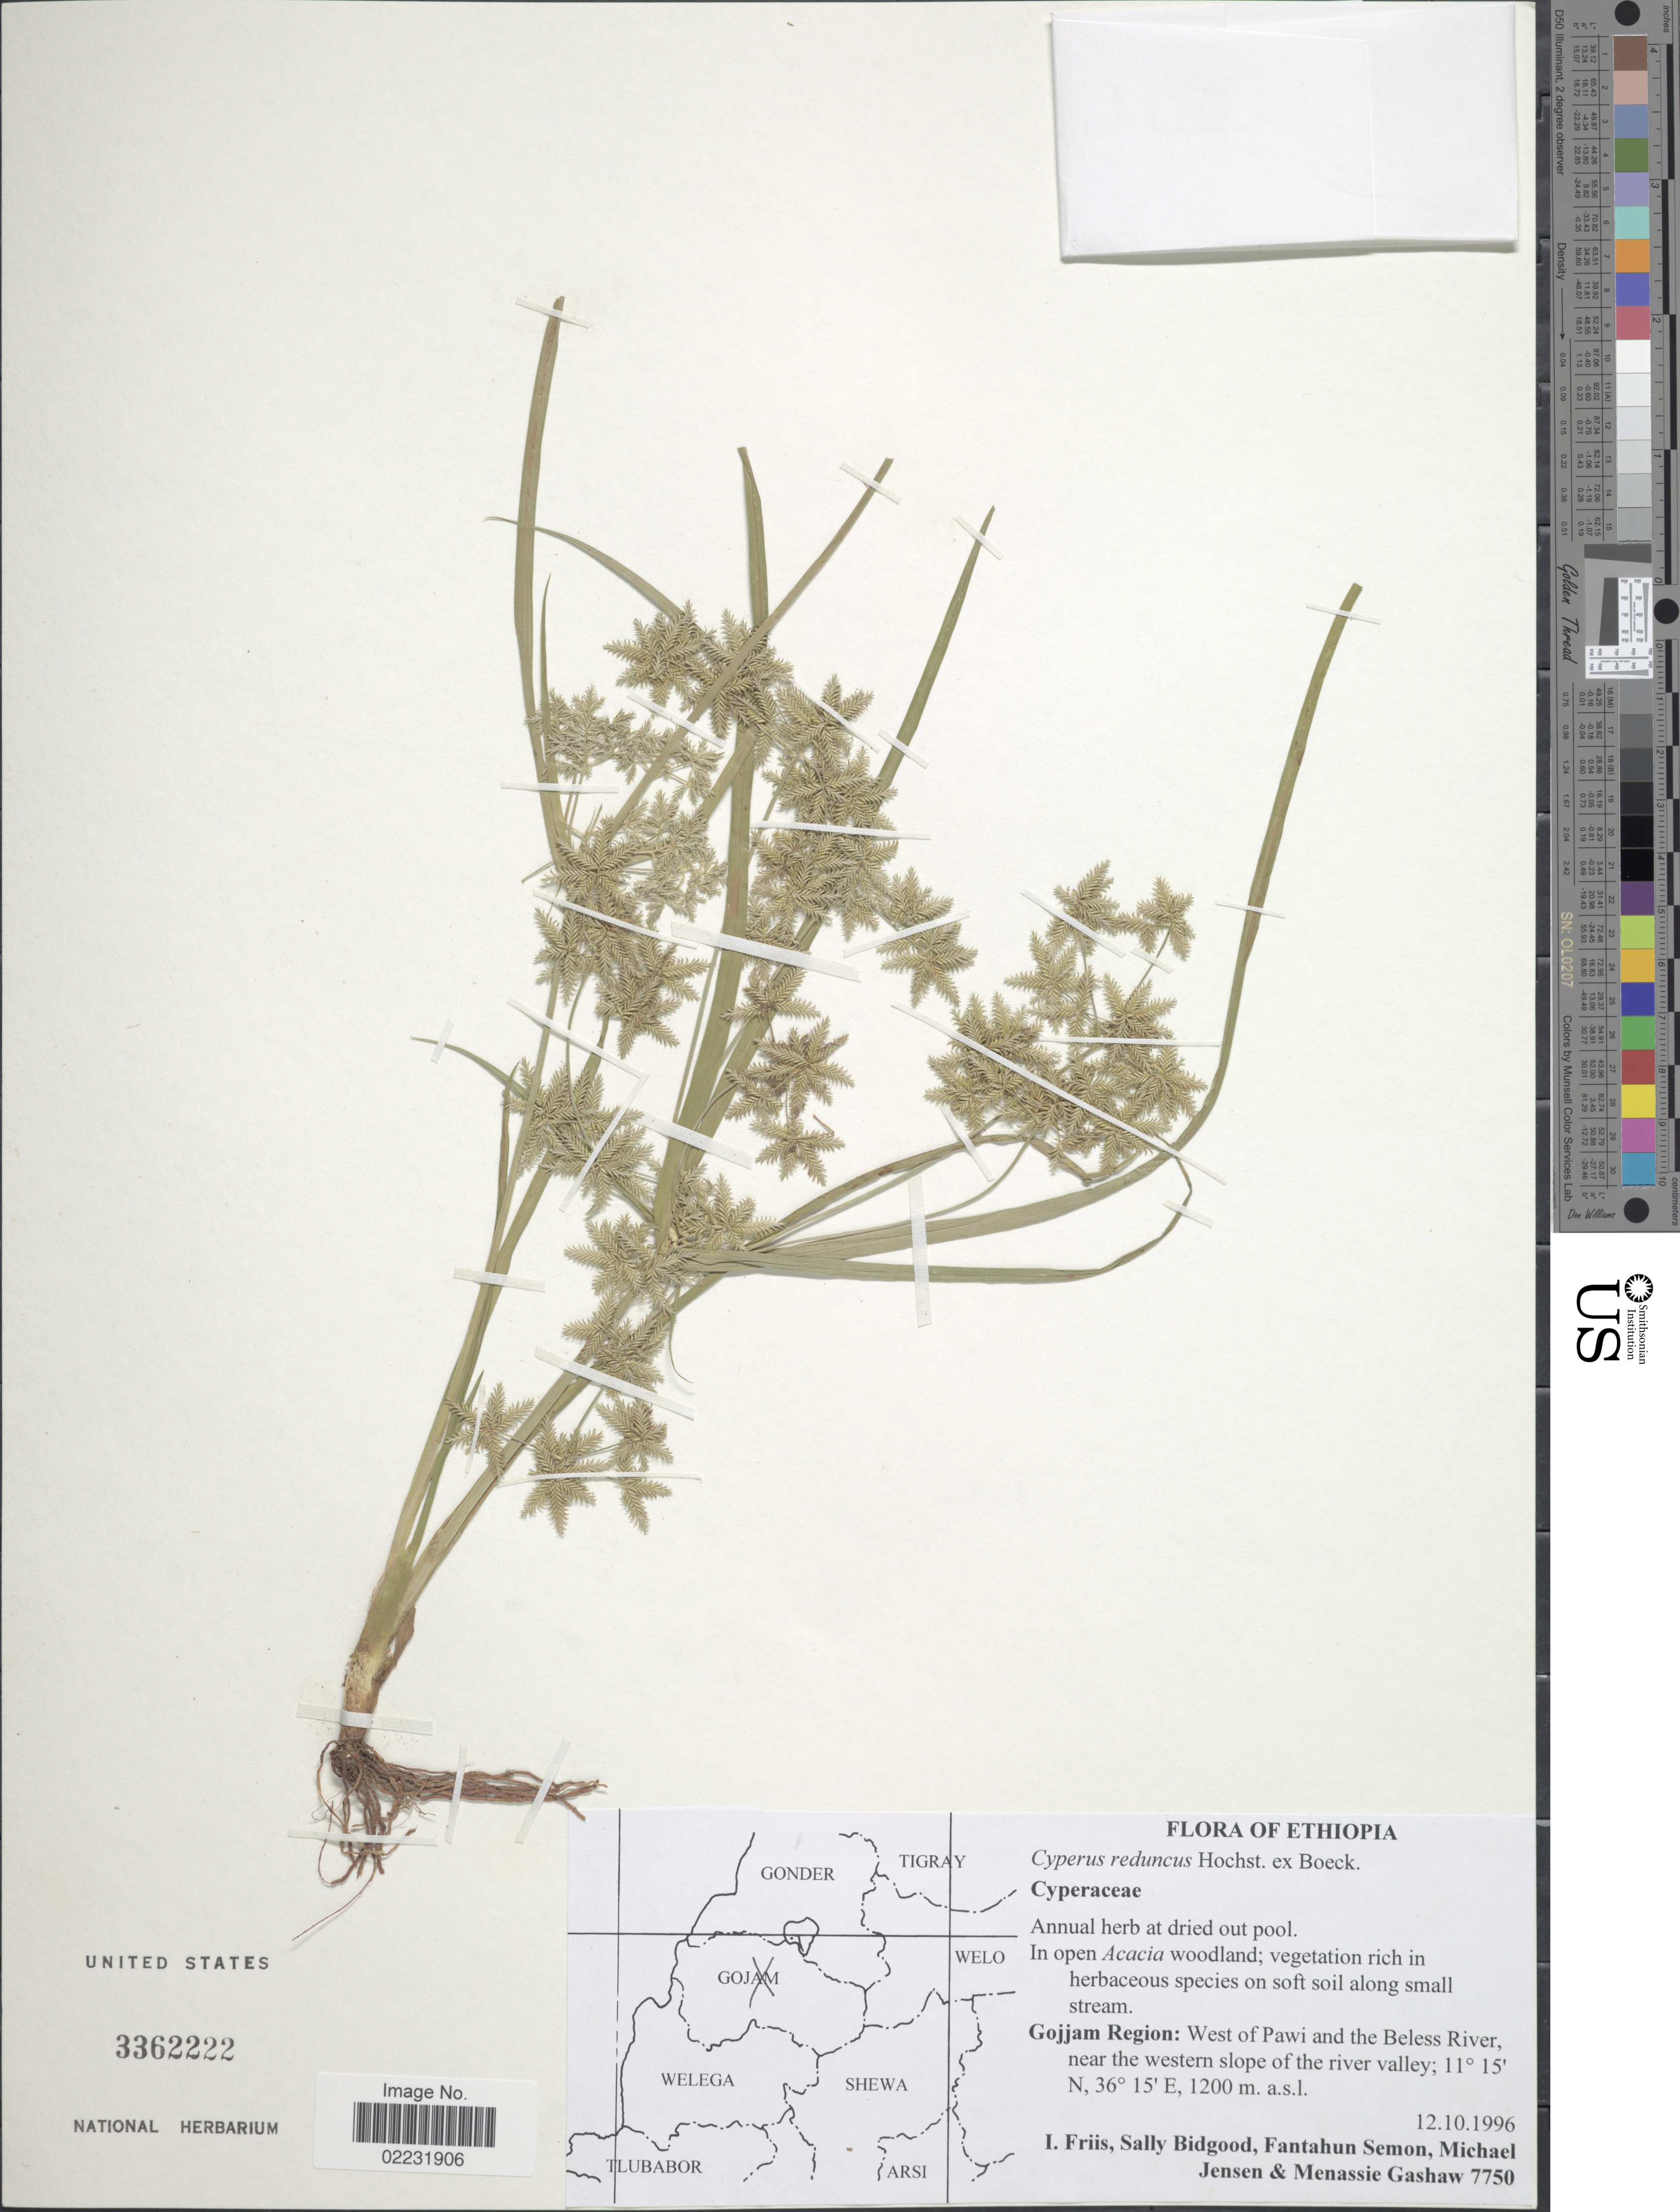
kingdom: Plantae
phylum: Tracheophyta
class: Liliopsida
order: Poales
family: Cyperaceae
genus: Cyperus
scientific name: Cyperus reduncus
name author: Hochst. ex Boeckeler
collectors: I. Friis, S. Bidgood, F. Semon, M. Jensen & M. Gashaw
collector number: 7750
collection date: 1996-10-12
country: Ethiopia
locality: Gojjam Region: West of Pawi and the Beless River, near the western slope of the river valley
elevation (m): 1200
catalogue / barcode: US 3362222